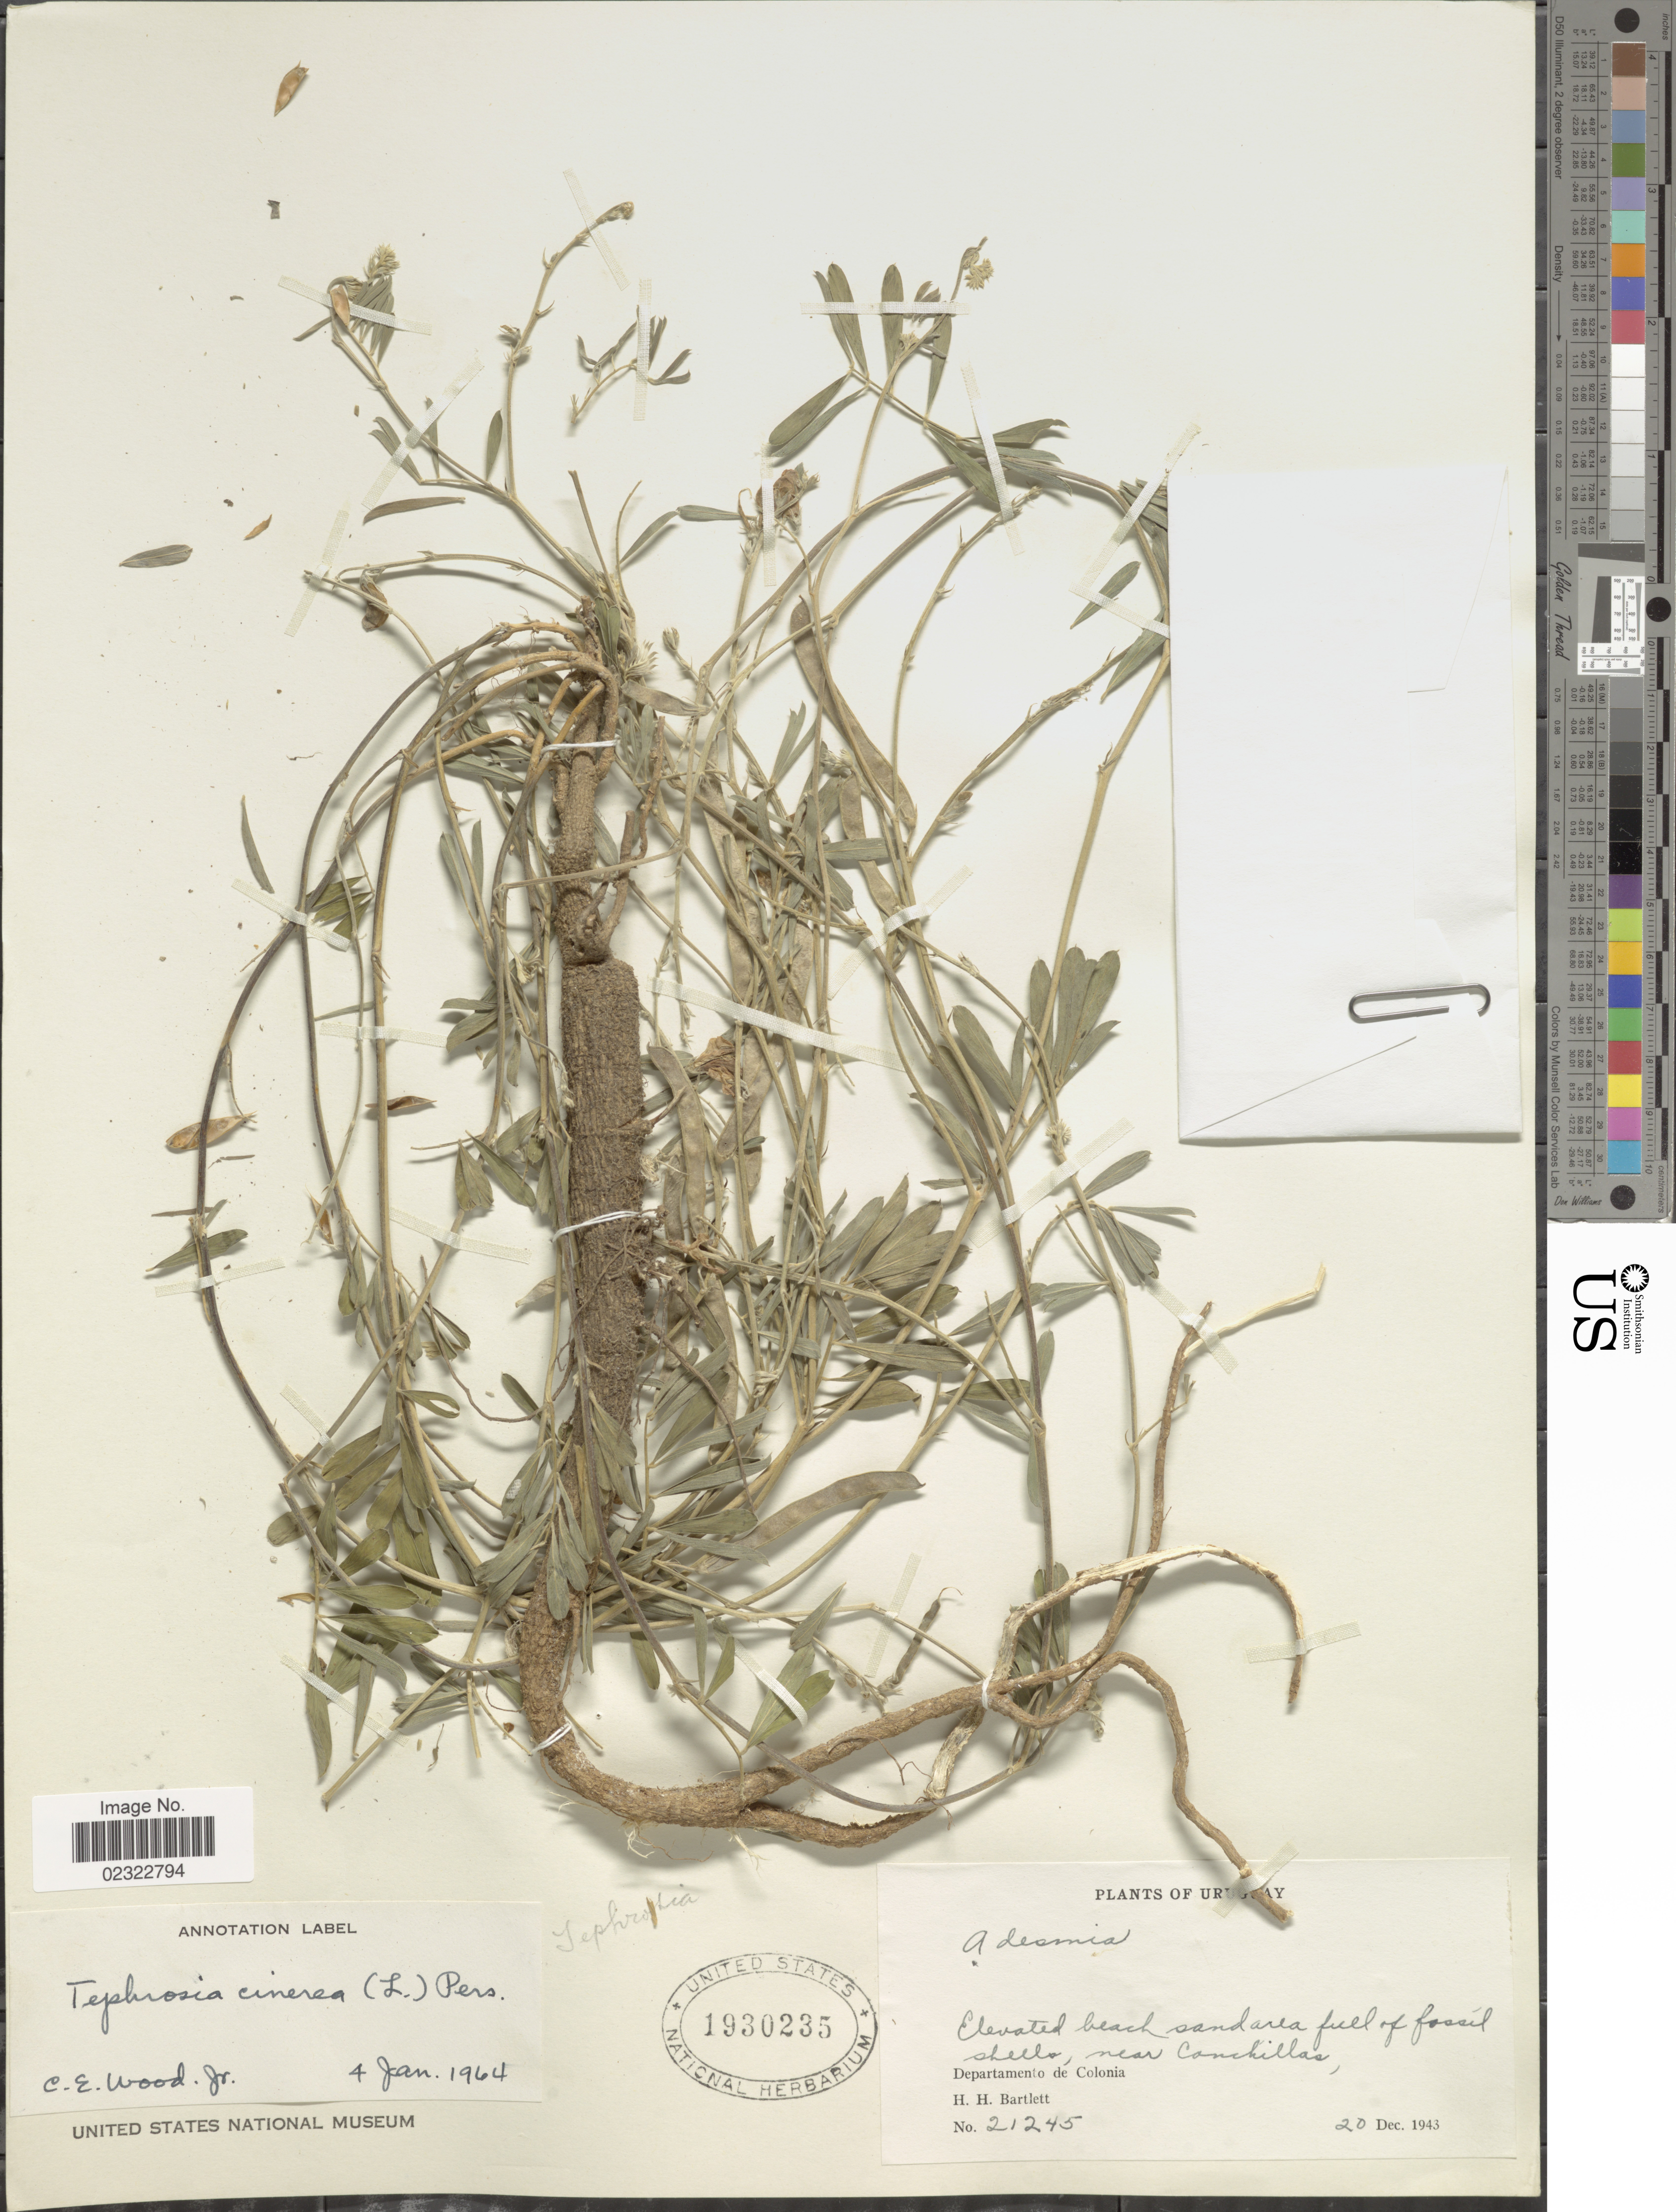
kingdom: Plantae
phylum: Tracheophyta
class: Magnoliopsida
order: Fabales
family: Fabaceae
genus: Tephrosia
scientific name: Tephrosia cinerea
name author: (L.) Pers.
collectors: H. H. Bartlett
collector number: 21245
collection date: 1943-12-20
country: Uruguay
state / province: Colonia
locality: Near Conchillas.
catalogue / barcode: US 1930235